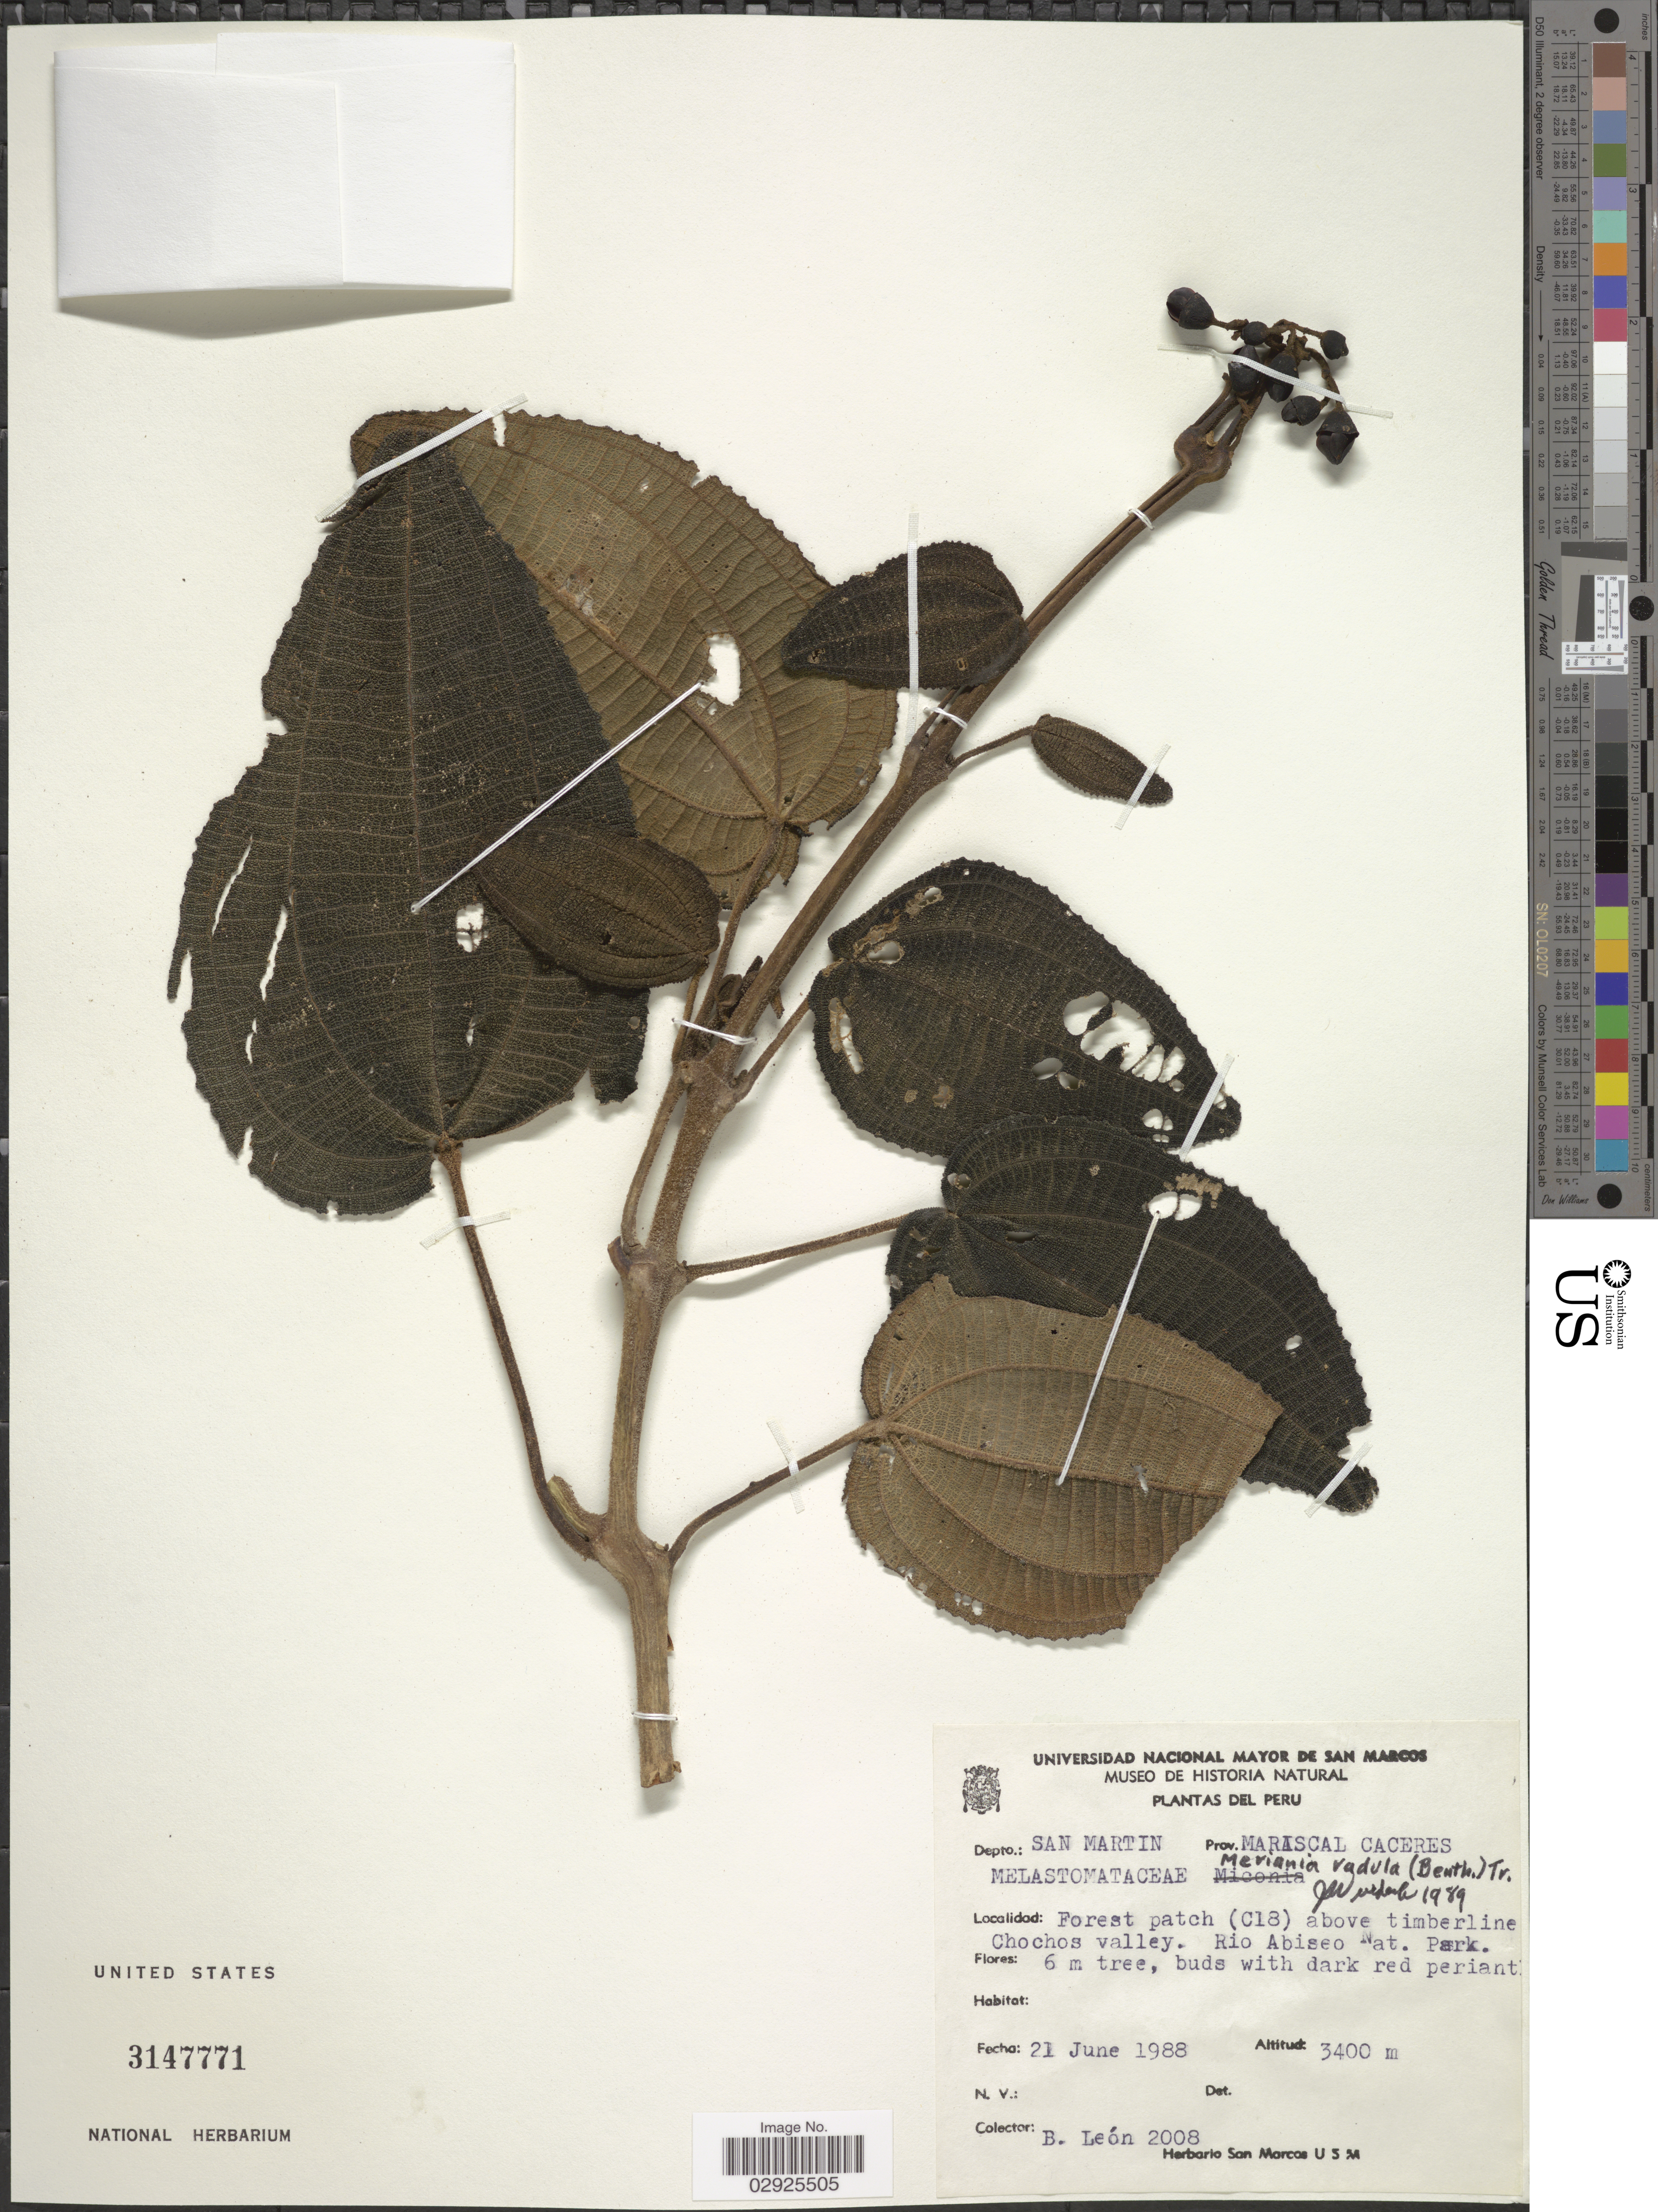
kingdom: Plantae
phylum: Tracheophyta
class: Magnoliopsida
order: Myrtales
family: Melastomataceae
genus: Meriania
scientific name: Meriania radula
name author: (Benth.) Triana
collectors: B. León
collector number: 2008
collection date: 1988-06-21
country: Peru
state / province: San Martín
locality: Depto. San Martín, Prov. Mariscal Caceres, Forest patch (C18) above timberline Chochos valley, Rio Abiseo Nat. Park.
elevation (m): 3400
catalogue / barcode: US 3147771